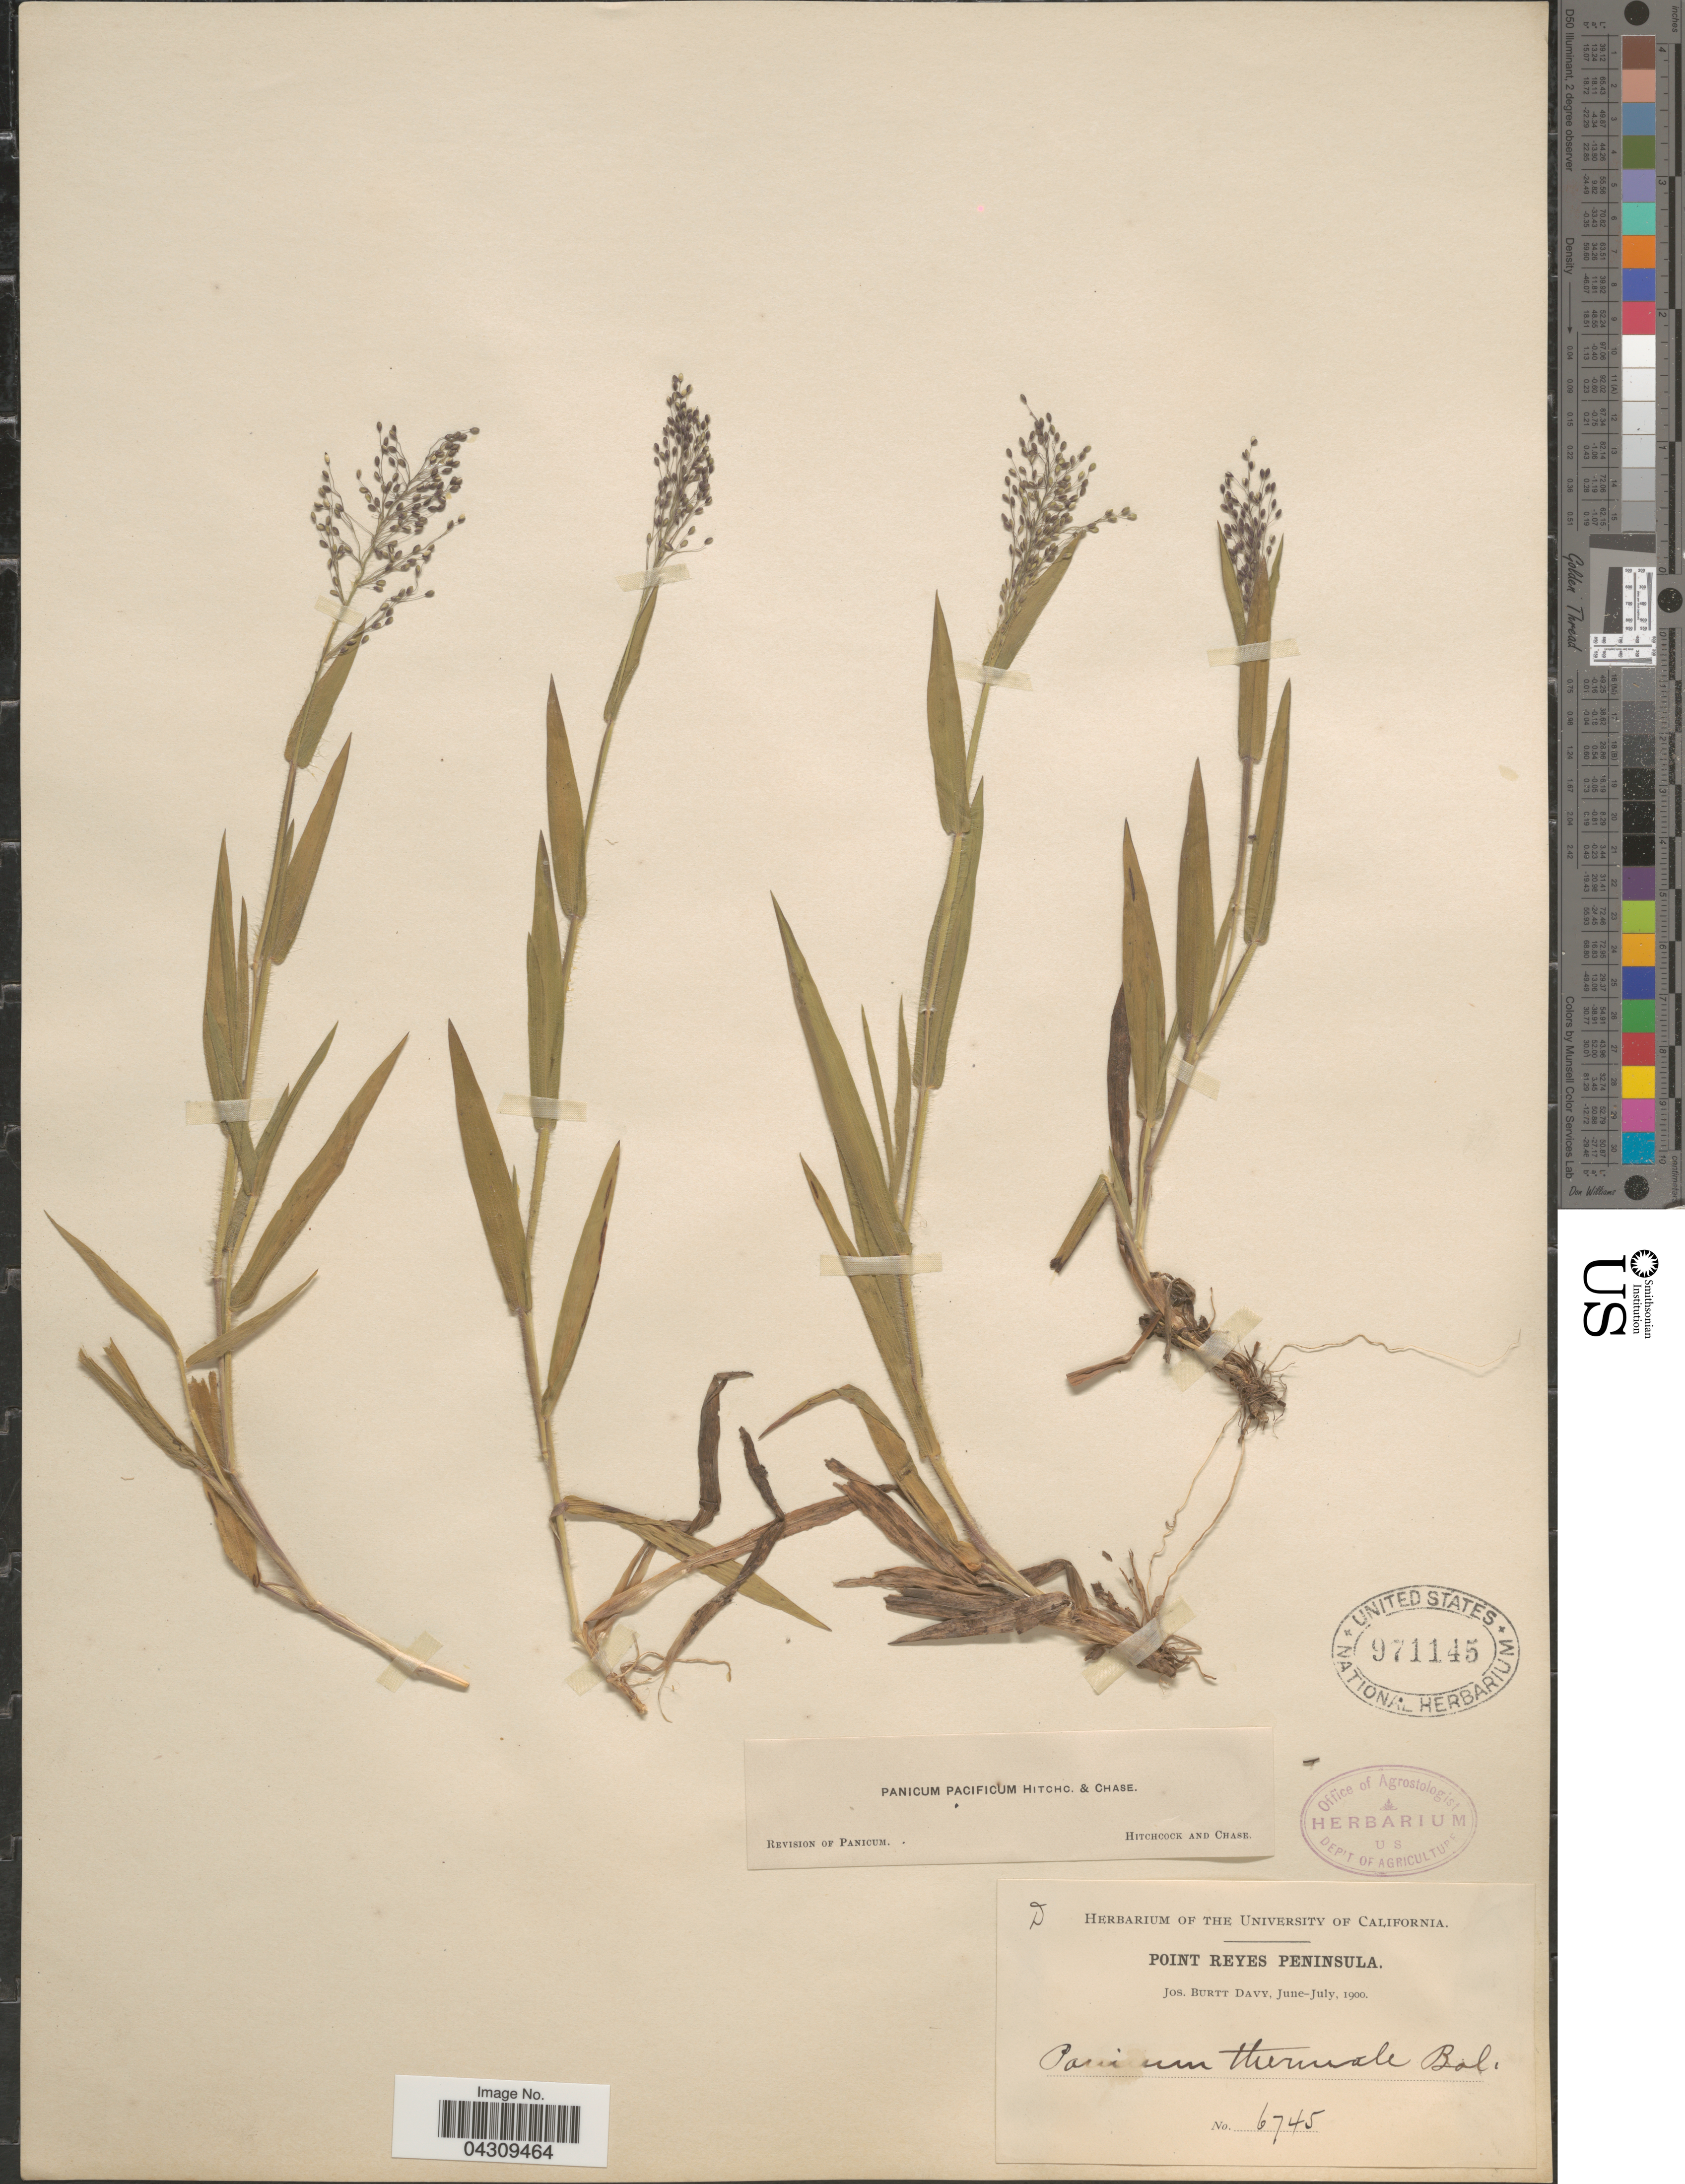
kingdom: Plantae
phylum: Tracheophyta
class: Liliopsida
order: Poales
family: Poaceae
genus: Dichanthelium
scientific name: Dichanthelium acuminatum var. acuminatum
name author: (Sw.) Gould & C.A. Clark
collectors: J. Burtt Davy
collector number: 6745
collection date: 1900-06/1900-07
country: United States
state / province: California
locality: Point Reyes Peninsula.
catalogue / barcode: US 971145